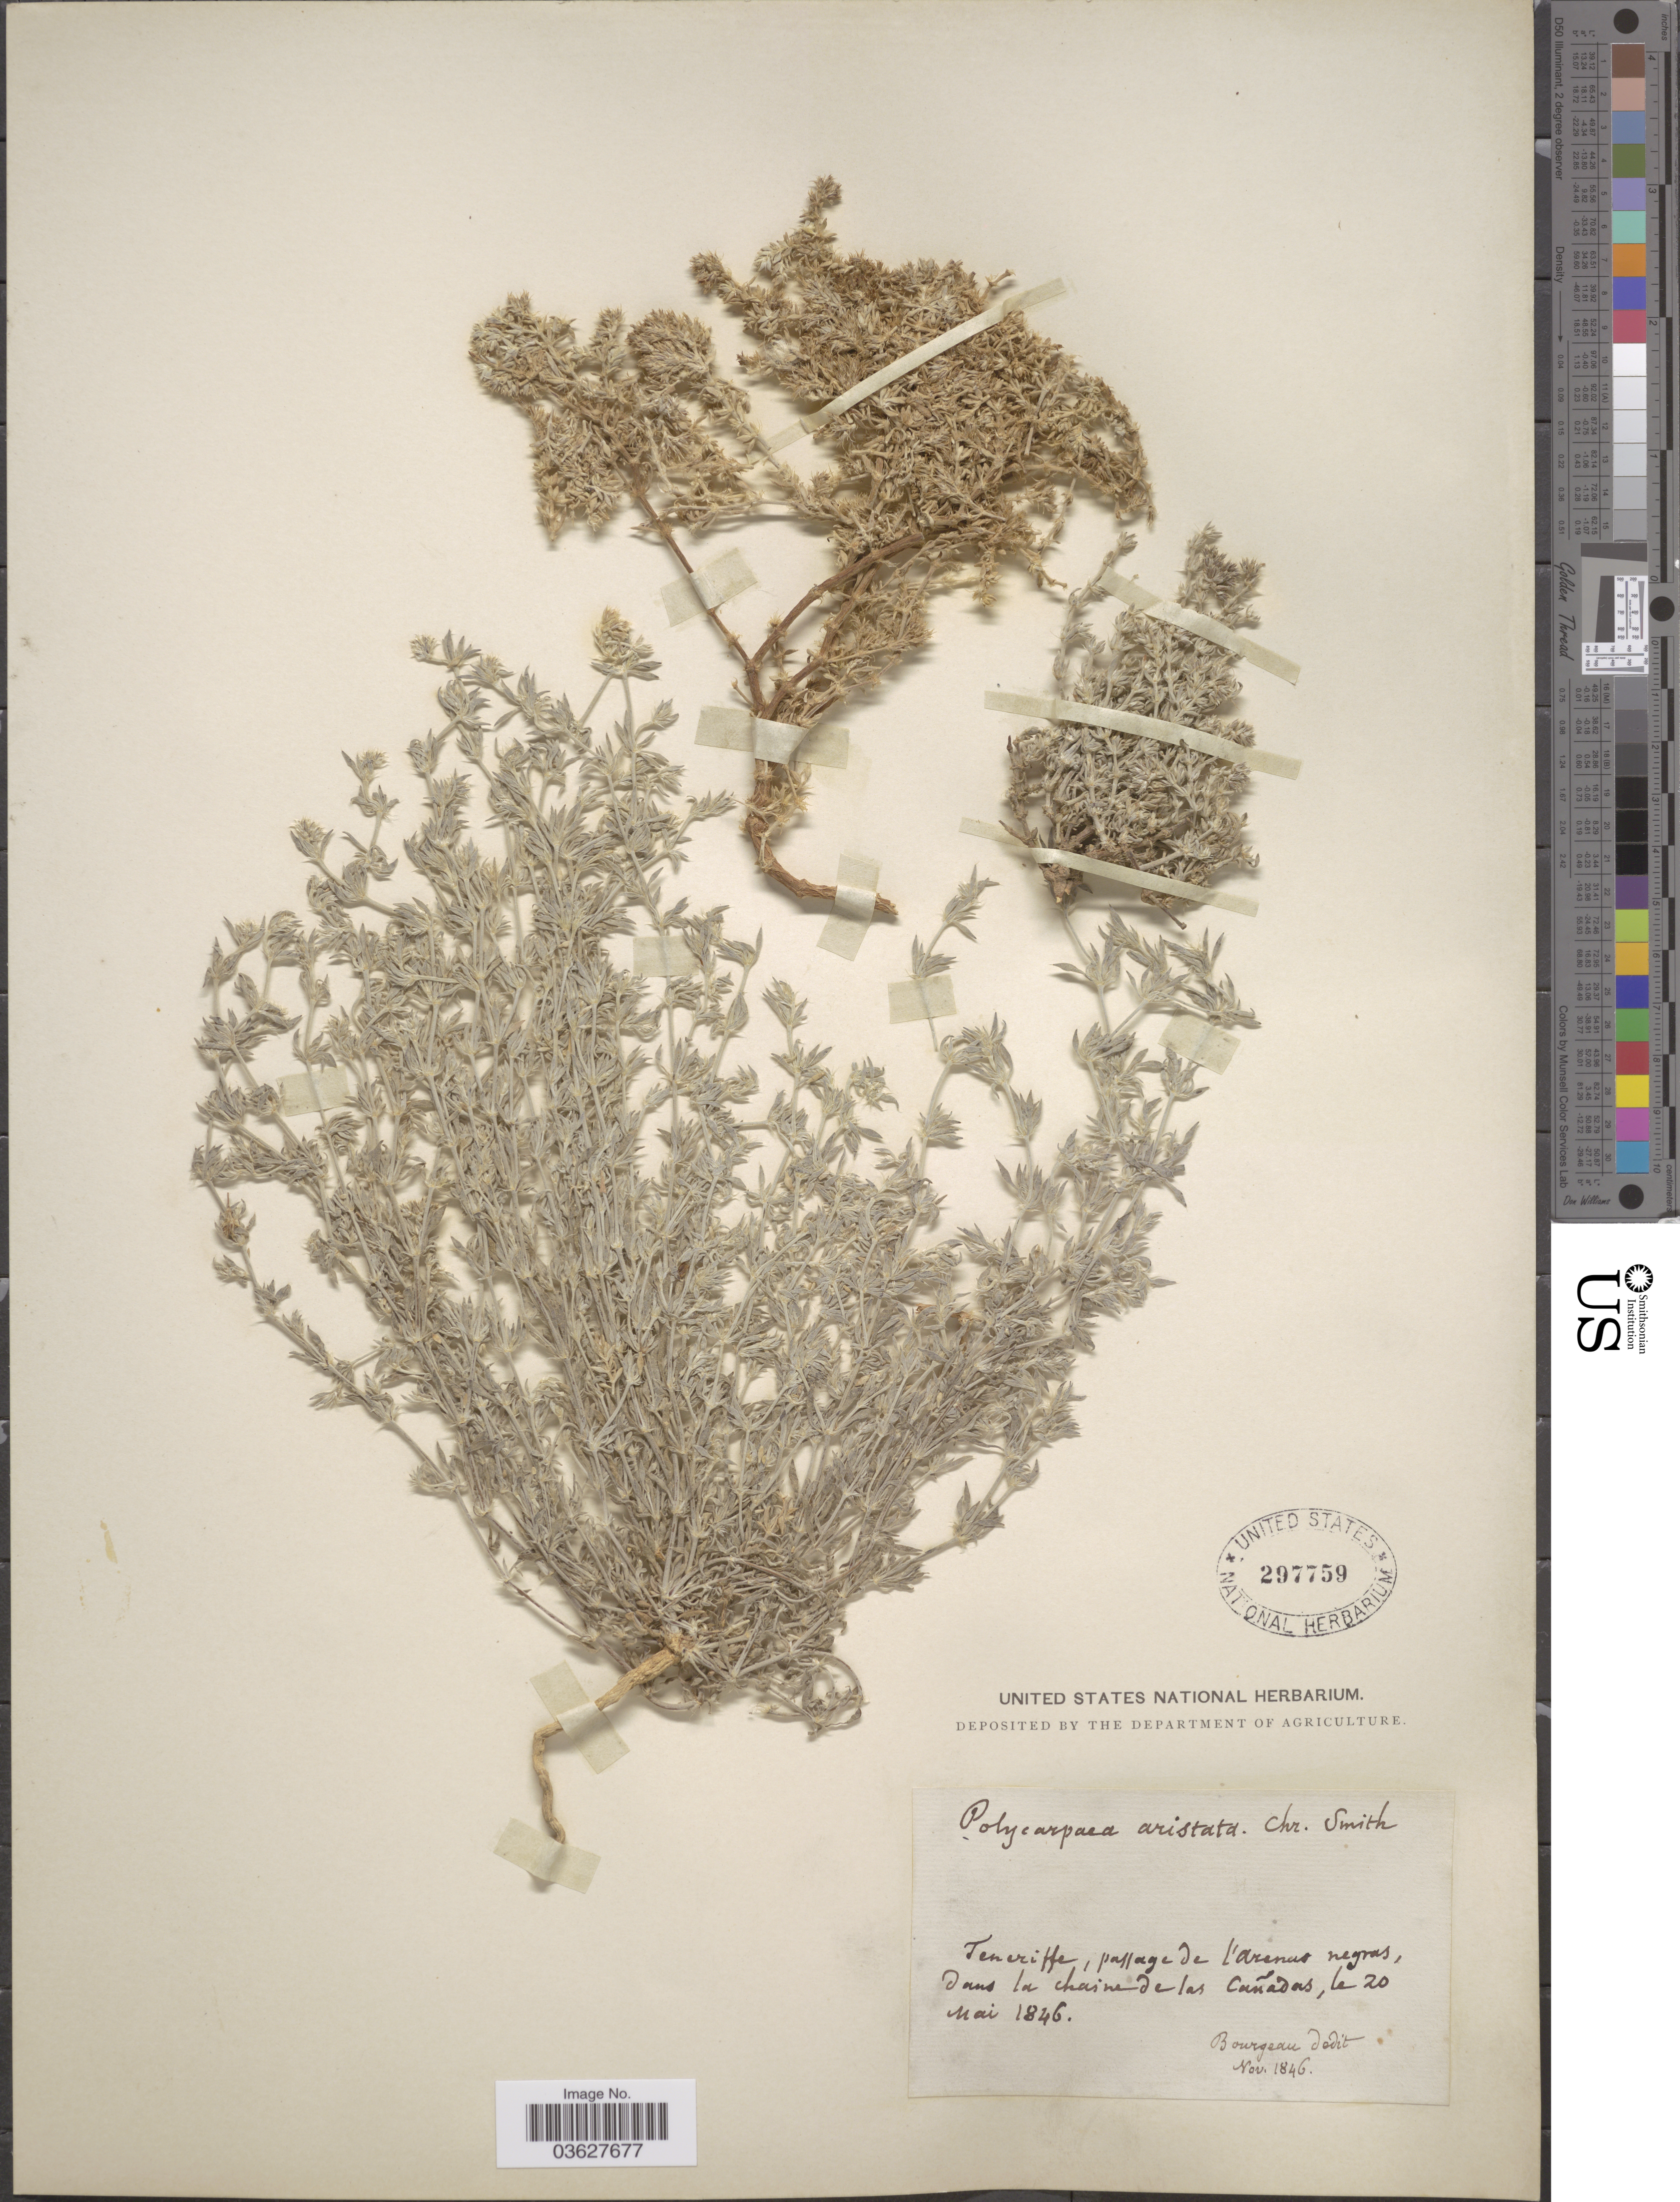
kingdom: Plantae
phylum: Tracheophyta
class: Magnoliopsida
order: Caryophyllales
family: Caryophyllaceae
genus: Polycarpaea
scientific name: Polycarpaea aristata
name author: C. Sm. ex DC.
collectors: C. Smith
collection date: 1846-05-20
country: Spain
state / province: Canarias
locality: Teneriffe, passage de l'arenas negras, dans la chaine de las Cañadas.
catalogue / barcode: US 297759